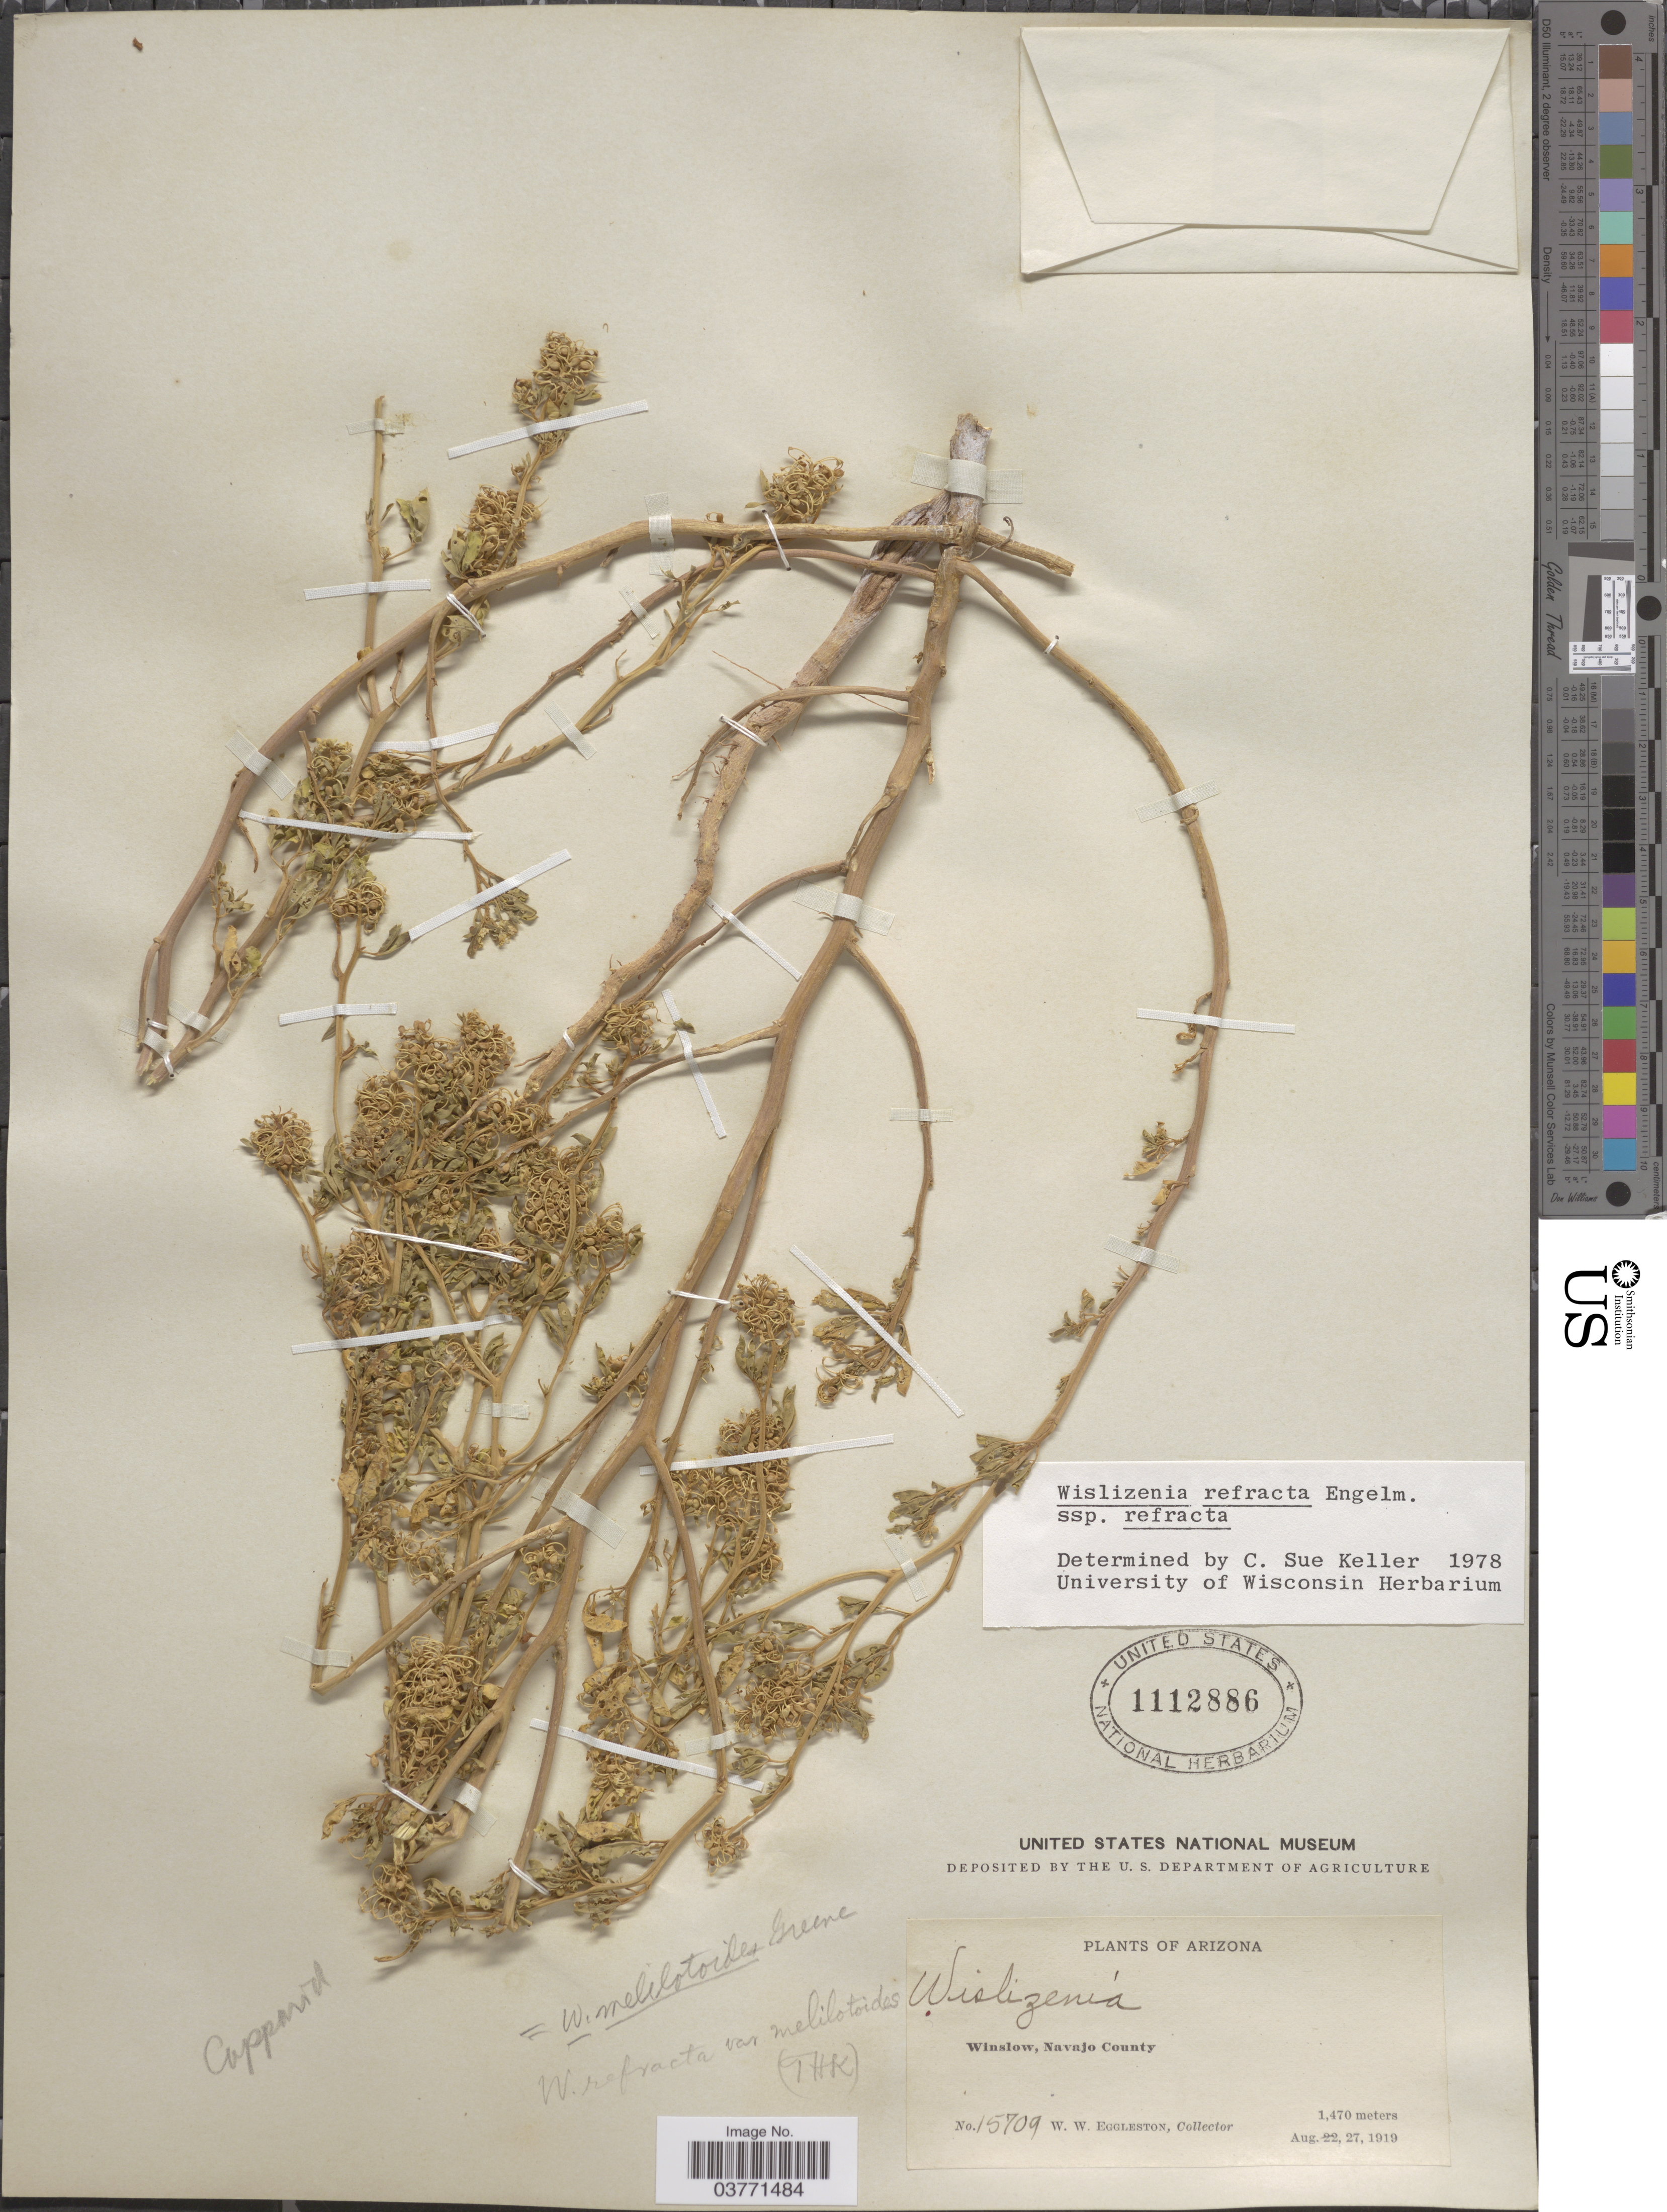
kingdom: Plantae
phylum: Tracheophyta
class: Magnoliopsida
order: Brassicales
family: Cleomaceae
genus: Cleomella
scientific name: Cleomella refracta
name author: (Engelm.) J.C. Hall & Roalson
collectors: W. W. Eggleston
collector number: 15709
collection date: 1919-08-27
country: United States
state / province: Arizona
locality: Winslow, Navajo County.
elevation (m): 1470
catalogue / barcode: US 1112886